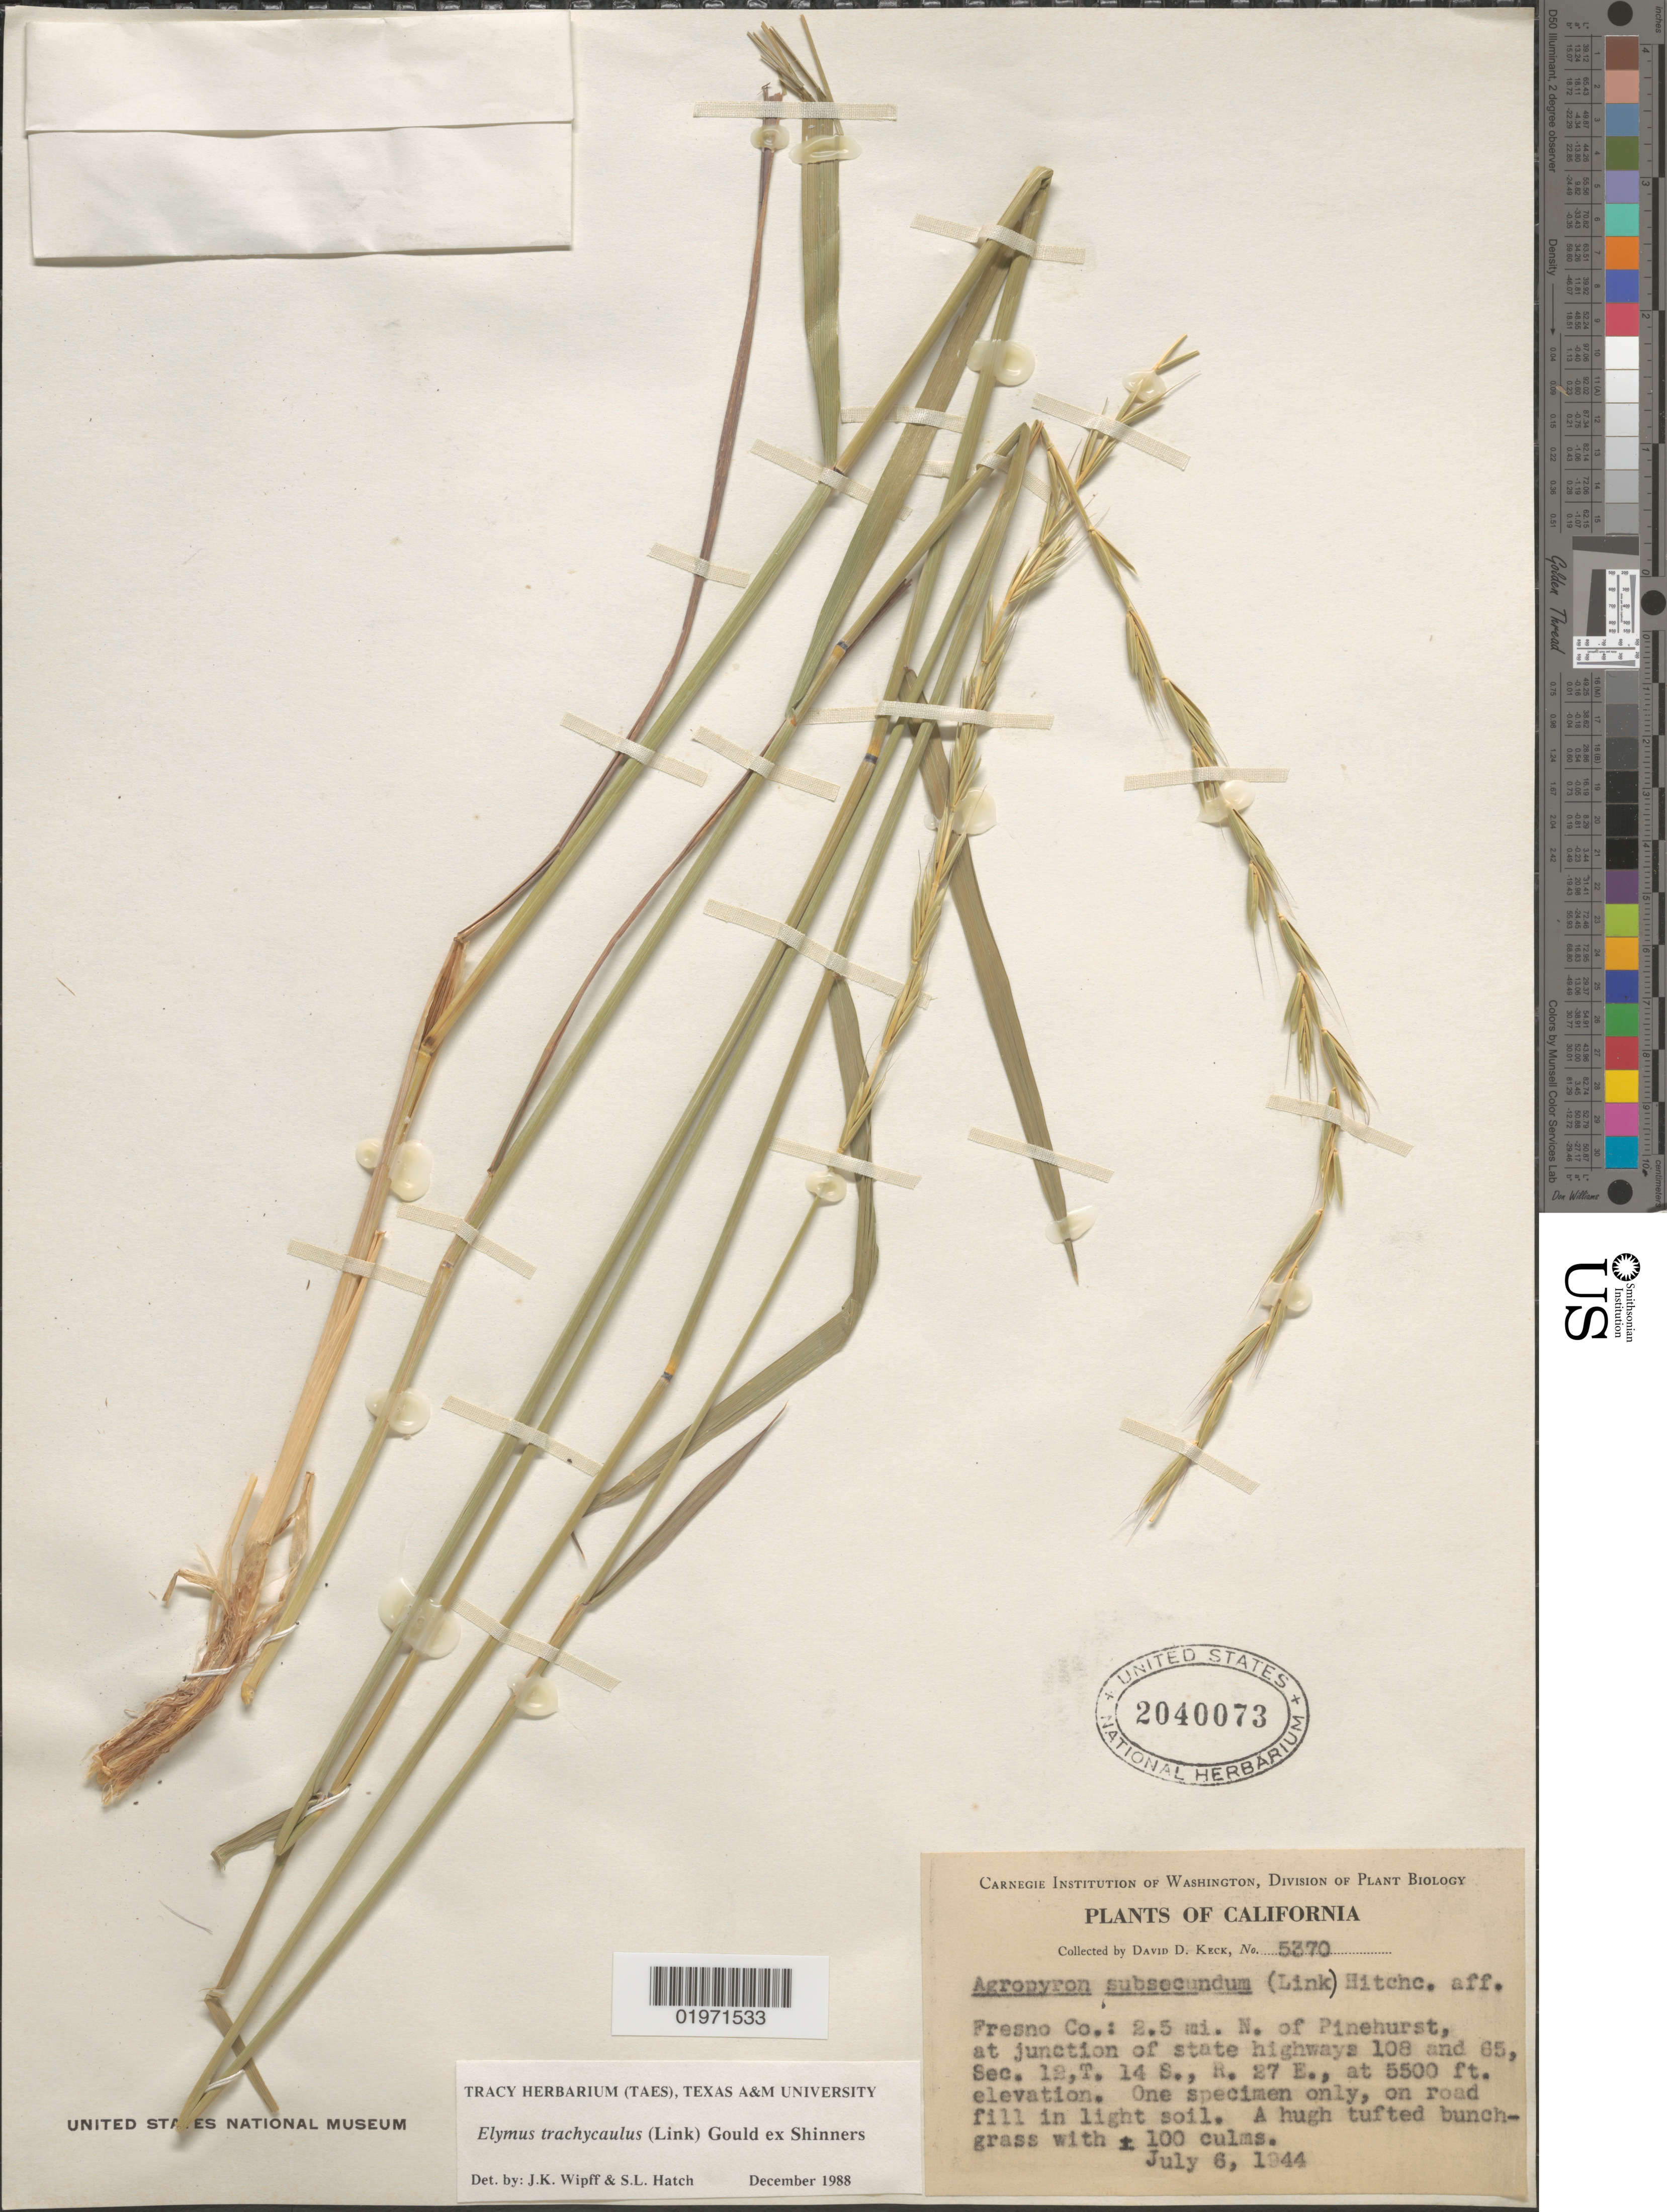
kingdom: Plantae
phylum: Tracheophyta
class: Liliopsida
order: Poales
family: Poaceae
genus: Elymus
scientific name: Elymus trachycaulus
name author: (Link) Gould ex Shinners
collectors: D. D. Keck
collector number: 5370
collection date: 1944-07-06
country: United States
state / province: California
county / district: Fresno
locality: Fresno Co.: 2.5 mi. N. of Pinehurst, at junction of state highways 108 and 65, Sec. 12, T. 14 S., R. 27 E.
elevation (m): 1676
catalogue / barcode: US 2040073